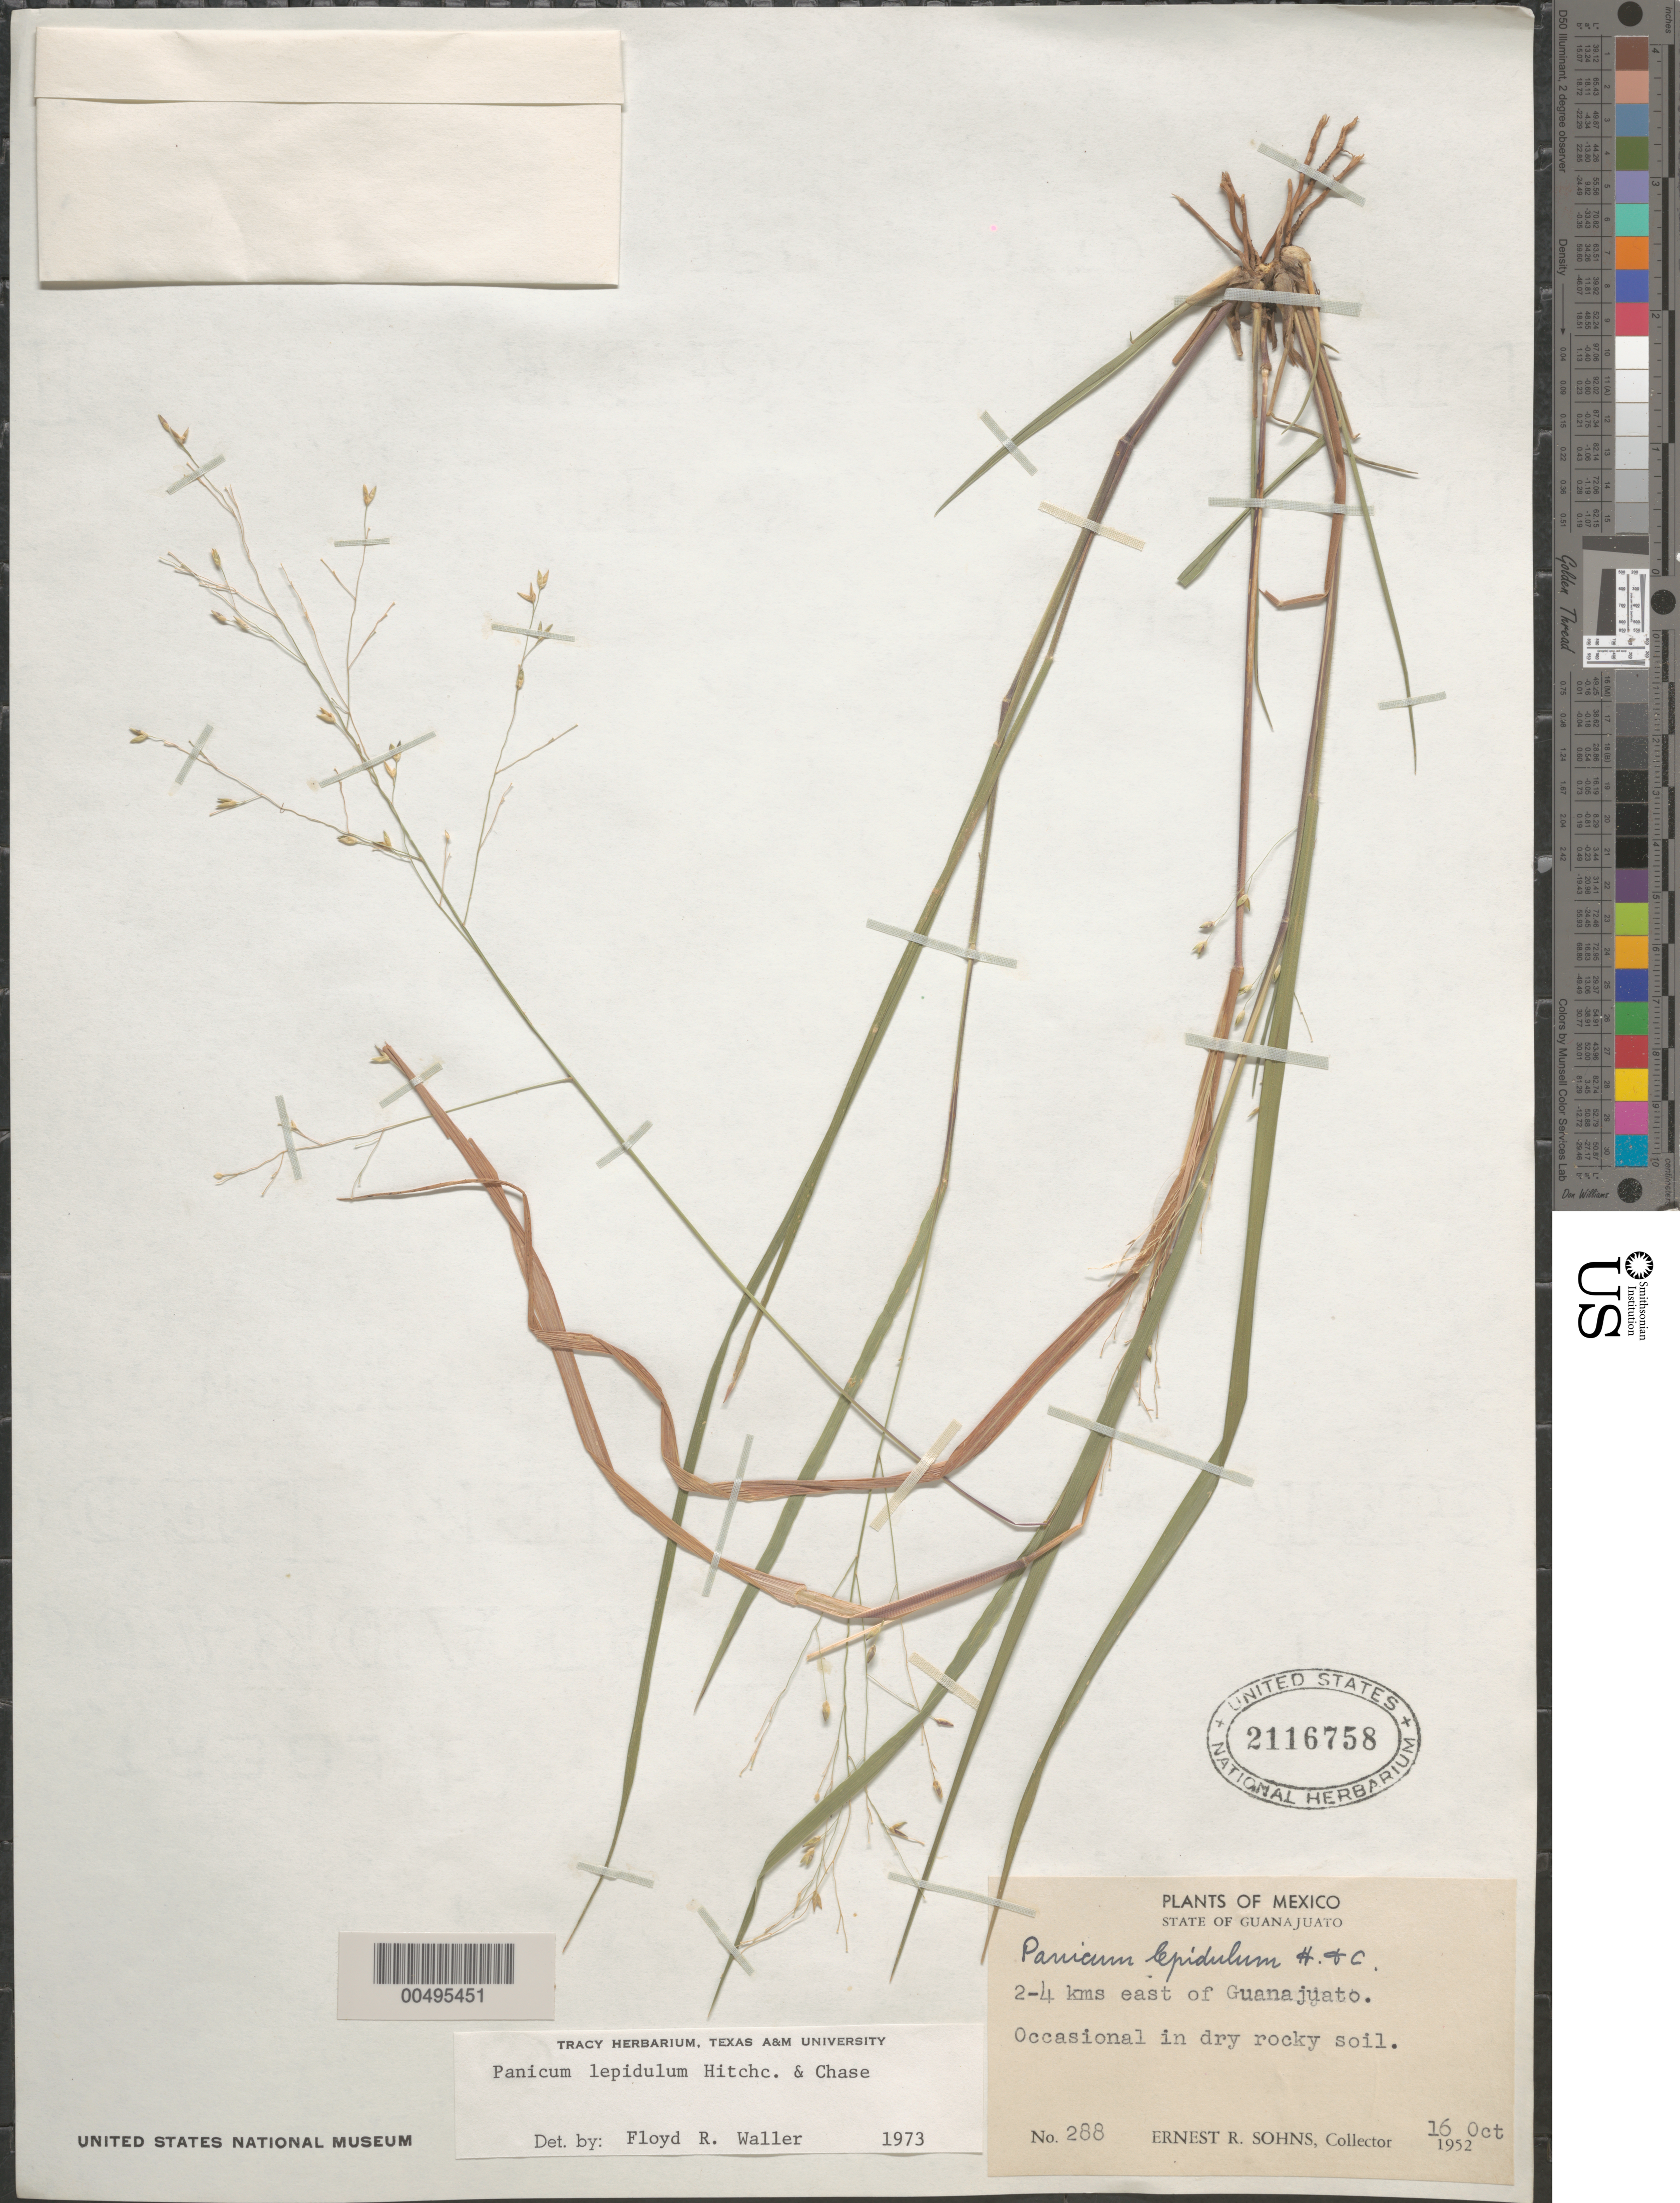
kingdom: Plantae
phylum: Tracheophyta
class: Liliopsida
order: Poales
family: Poaceae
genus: Panicum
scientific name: Panicum lepidulum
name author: Hitchc. & Chase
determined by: Waller, F. R.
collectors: E. R. Sohns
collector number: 288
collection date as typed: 16 Oct 1952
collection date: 1952-10-16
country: Mexico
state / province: Guanajuato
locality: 2-4 km E of Guanajuato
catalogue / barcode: US 2116758